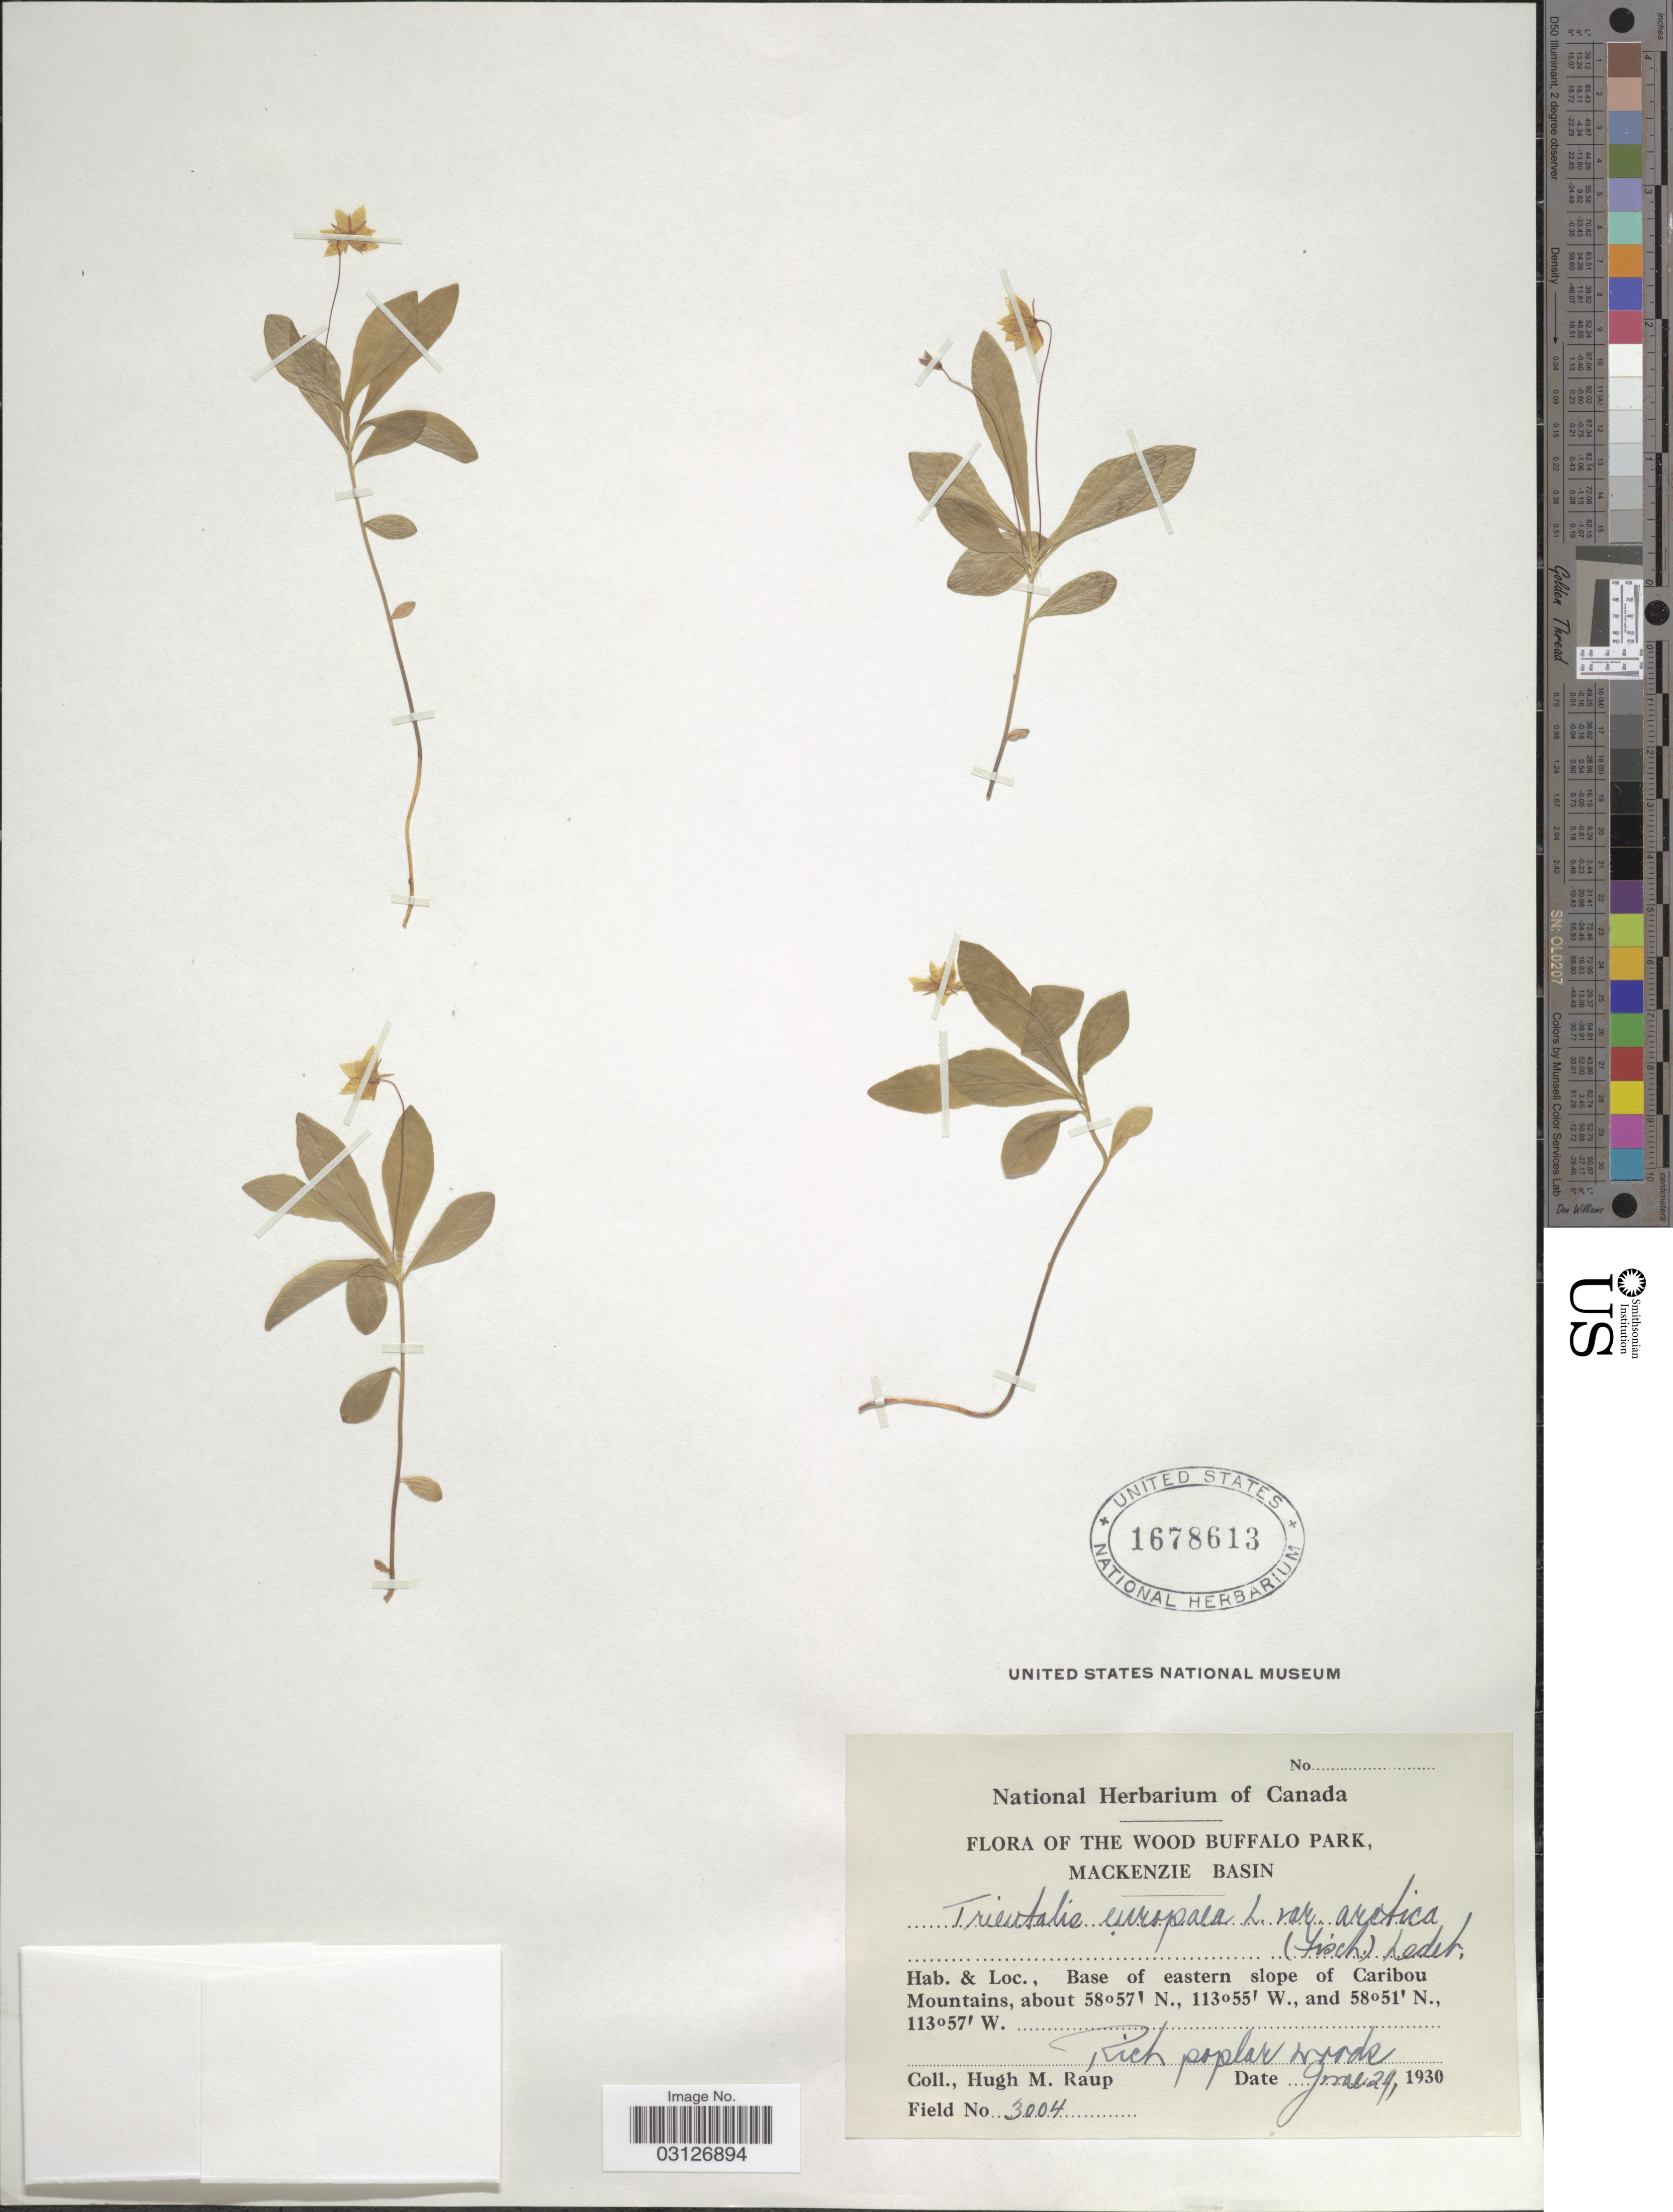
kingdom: Plantae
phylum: Tracheophyta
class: Magnoliopsida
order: Ericales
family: Primulaceae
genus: Trientalis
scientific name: Trientalis arctica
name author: Fisch. ex Hook.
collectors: H. Raup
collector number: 3004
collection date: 1930-06-24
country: Canada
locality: Wood Buffalo Park, Mackenzie Basin. Base of eastern slope of Caribou Mountains.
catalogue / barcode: US 1678613